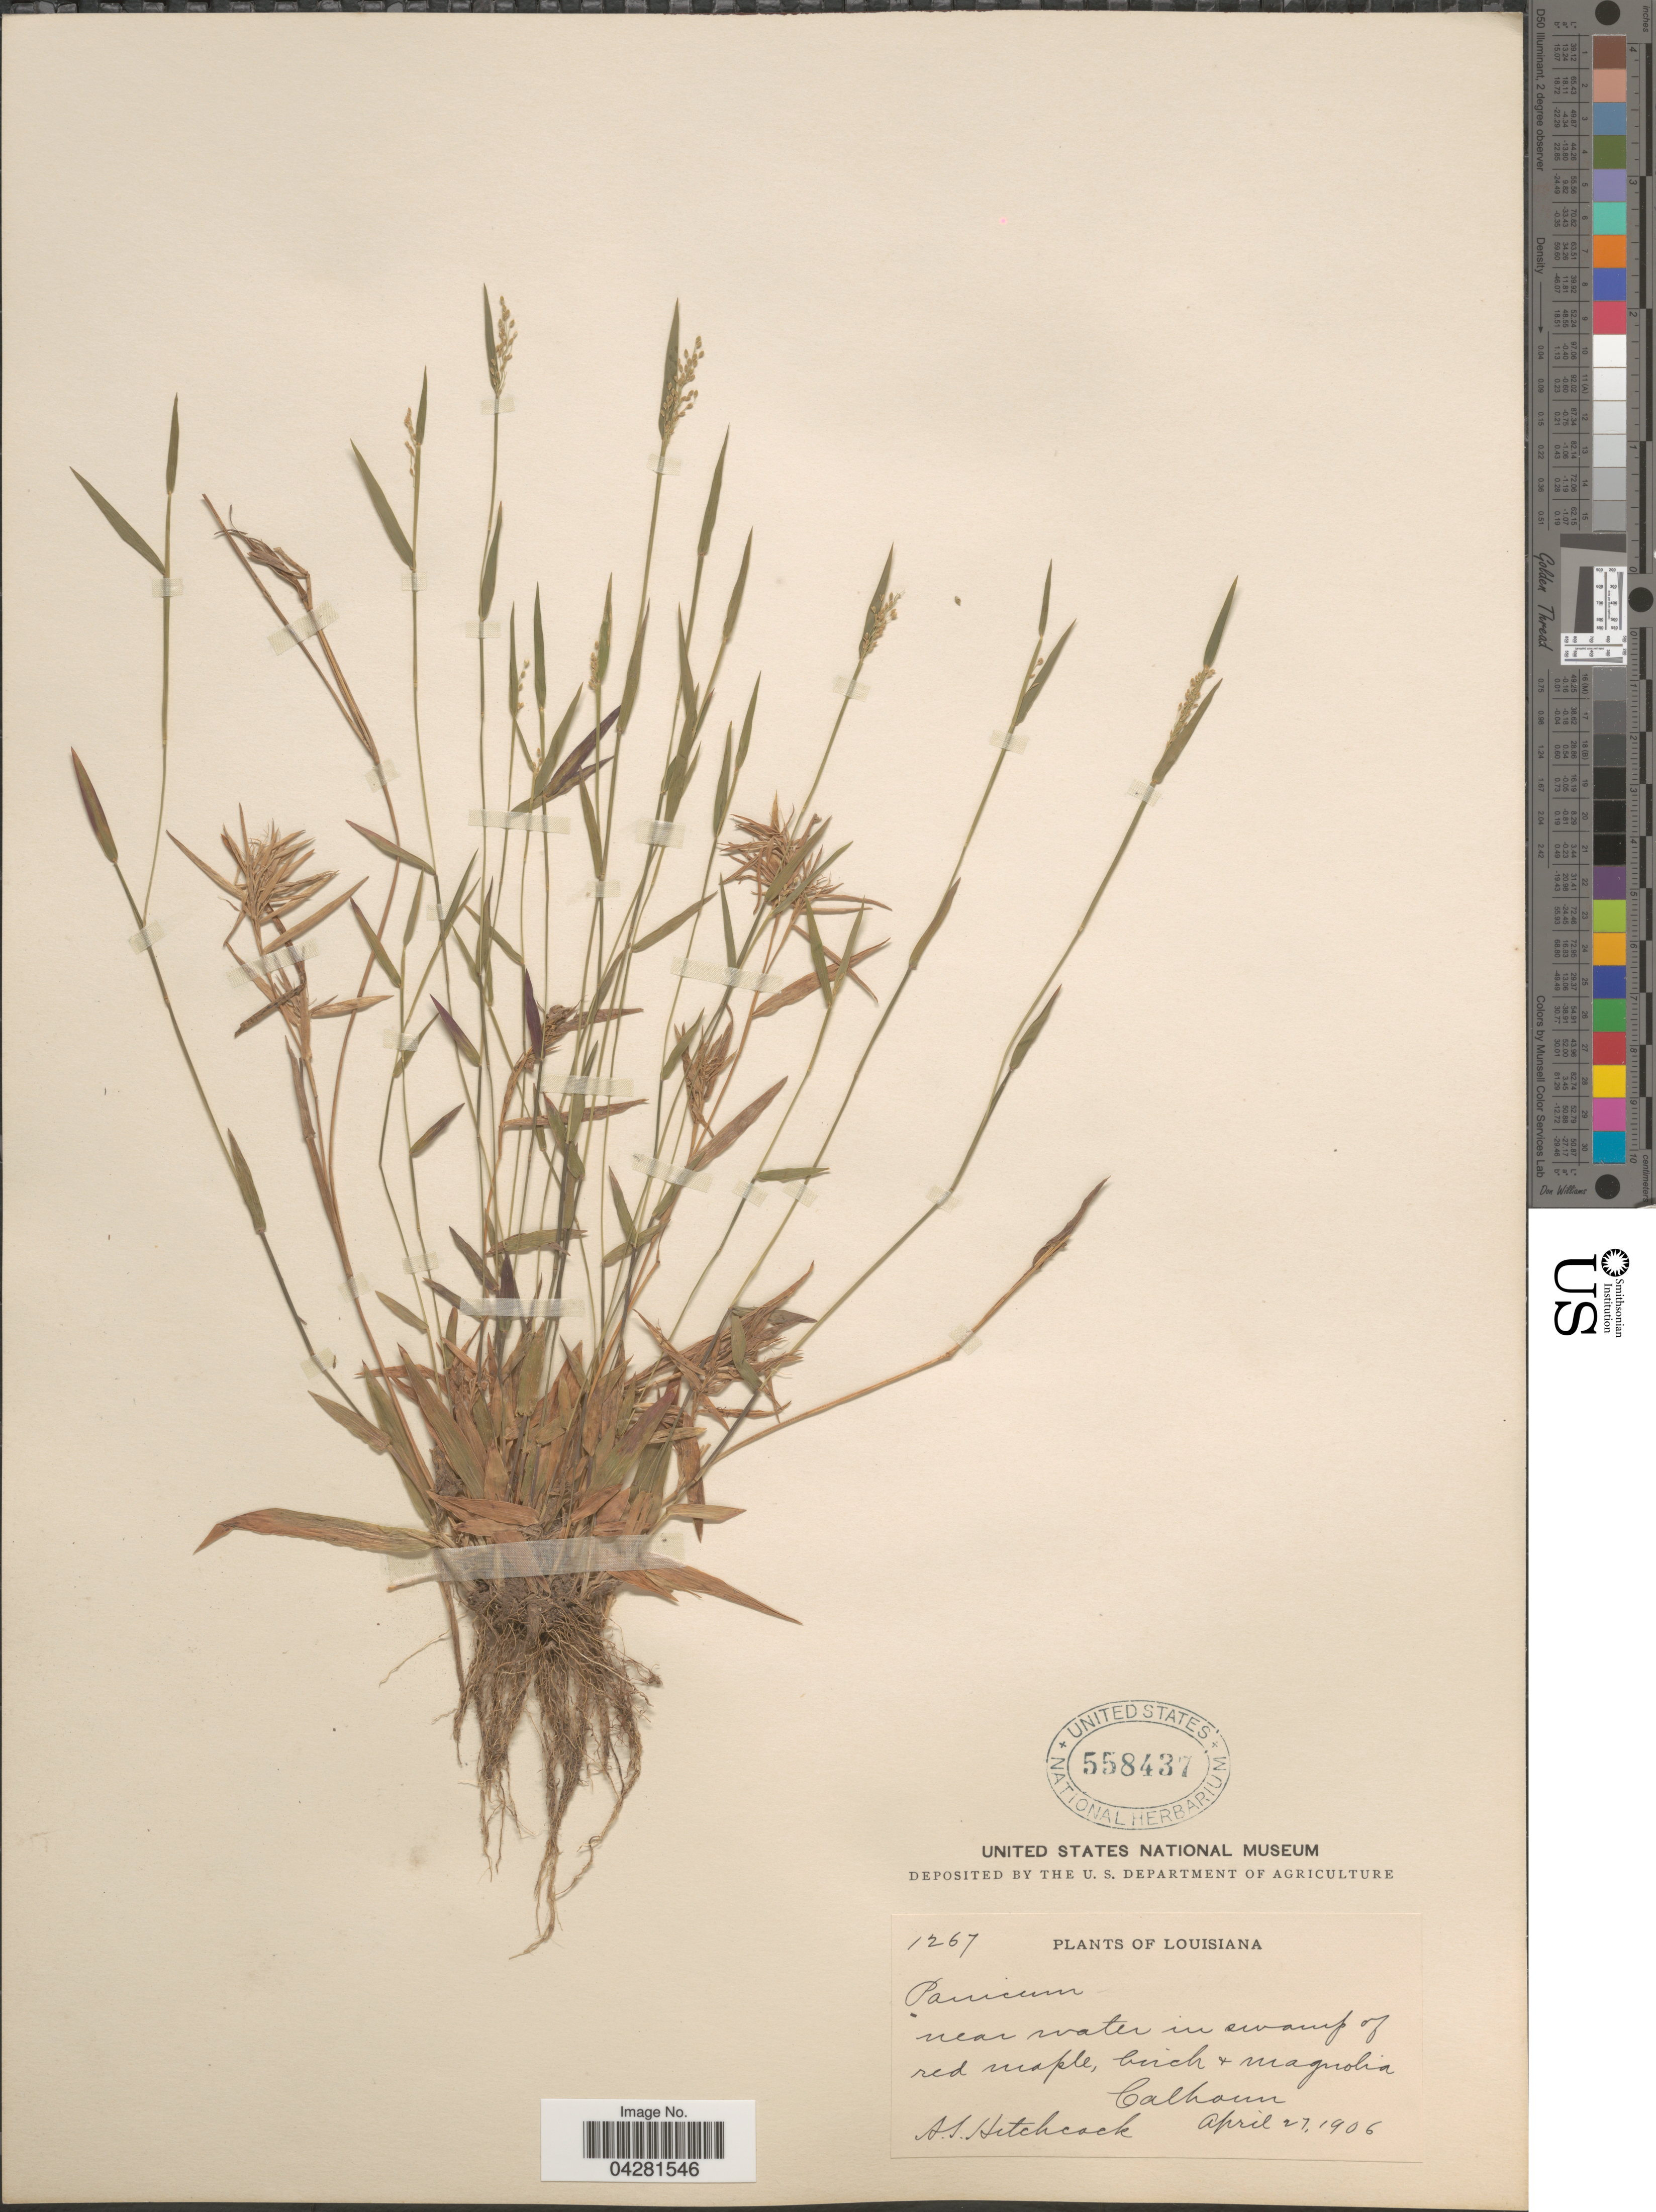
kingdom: Plantae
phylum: Tracheophyta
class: Liliopsida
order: Poales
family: Poaceae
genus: Dichanthelium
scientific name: Dichanthelium dichotomum var. unciphyllum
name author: (Trin.) Davidse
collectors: A. S. Hitchcock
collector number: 1267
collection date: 1906-04-27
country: United States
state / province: Louisiana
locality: Near water in swamp of red maple, birch & magnolia Calhoun.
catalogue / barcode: US 558437